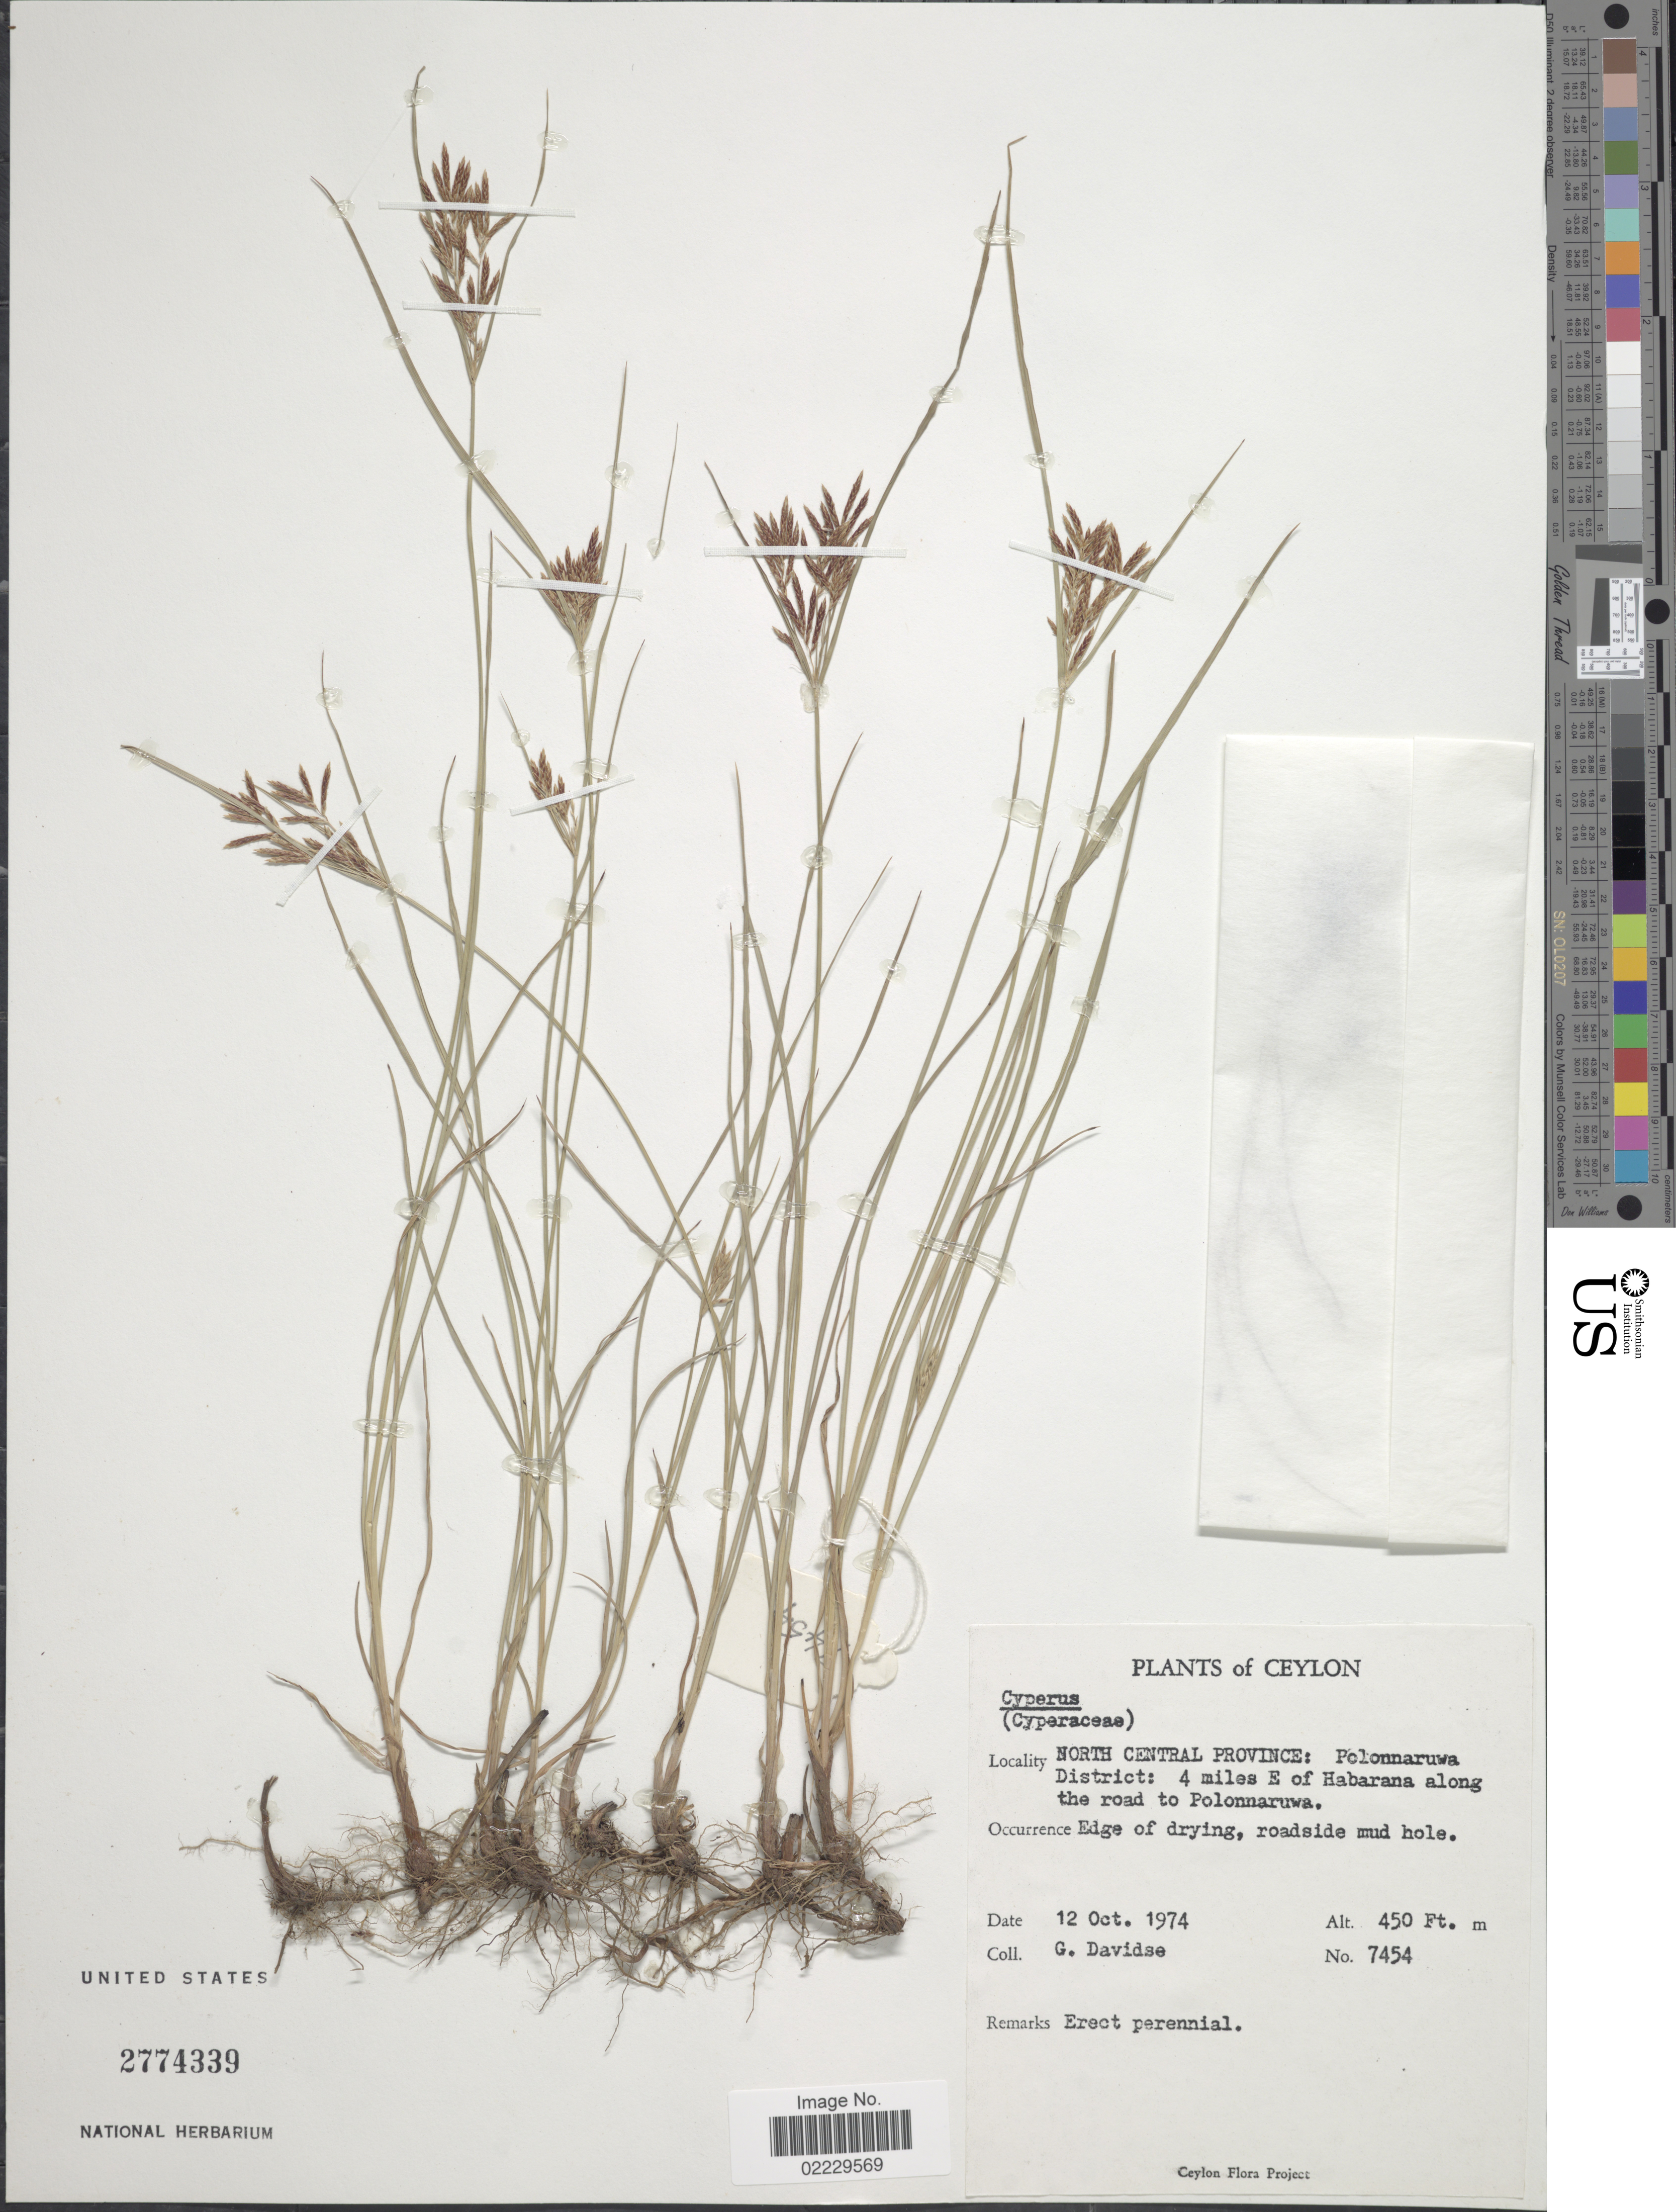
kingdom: Plantae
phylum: Tracheophyta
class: Liliopsida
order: Poales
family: Cyperaceae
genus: Cyperus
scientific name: Cyperus rotundus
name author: L.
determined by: Strong, Mark T., (BOT), Smithsonian Institution - National Museum of Natural History (UNITED STATES)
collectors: G. Davidse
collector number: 7454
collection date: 1974-10-12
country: Sri Lanka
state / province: North Central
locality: Polonnaruwa District: 4 miles E of Habarana along the road to Polonnaruwa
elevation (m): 137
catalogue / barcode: US 2774339